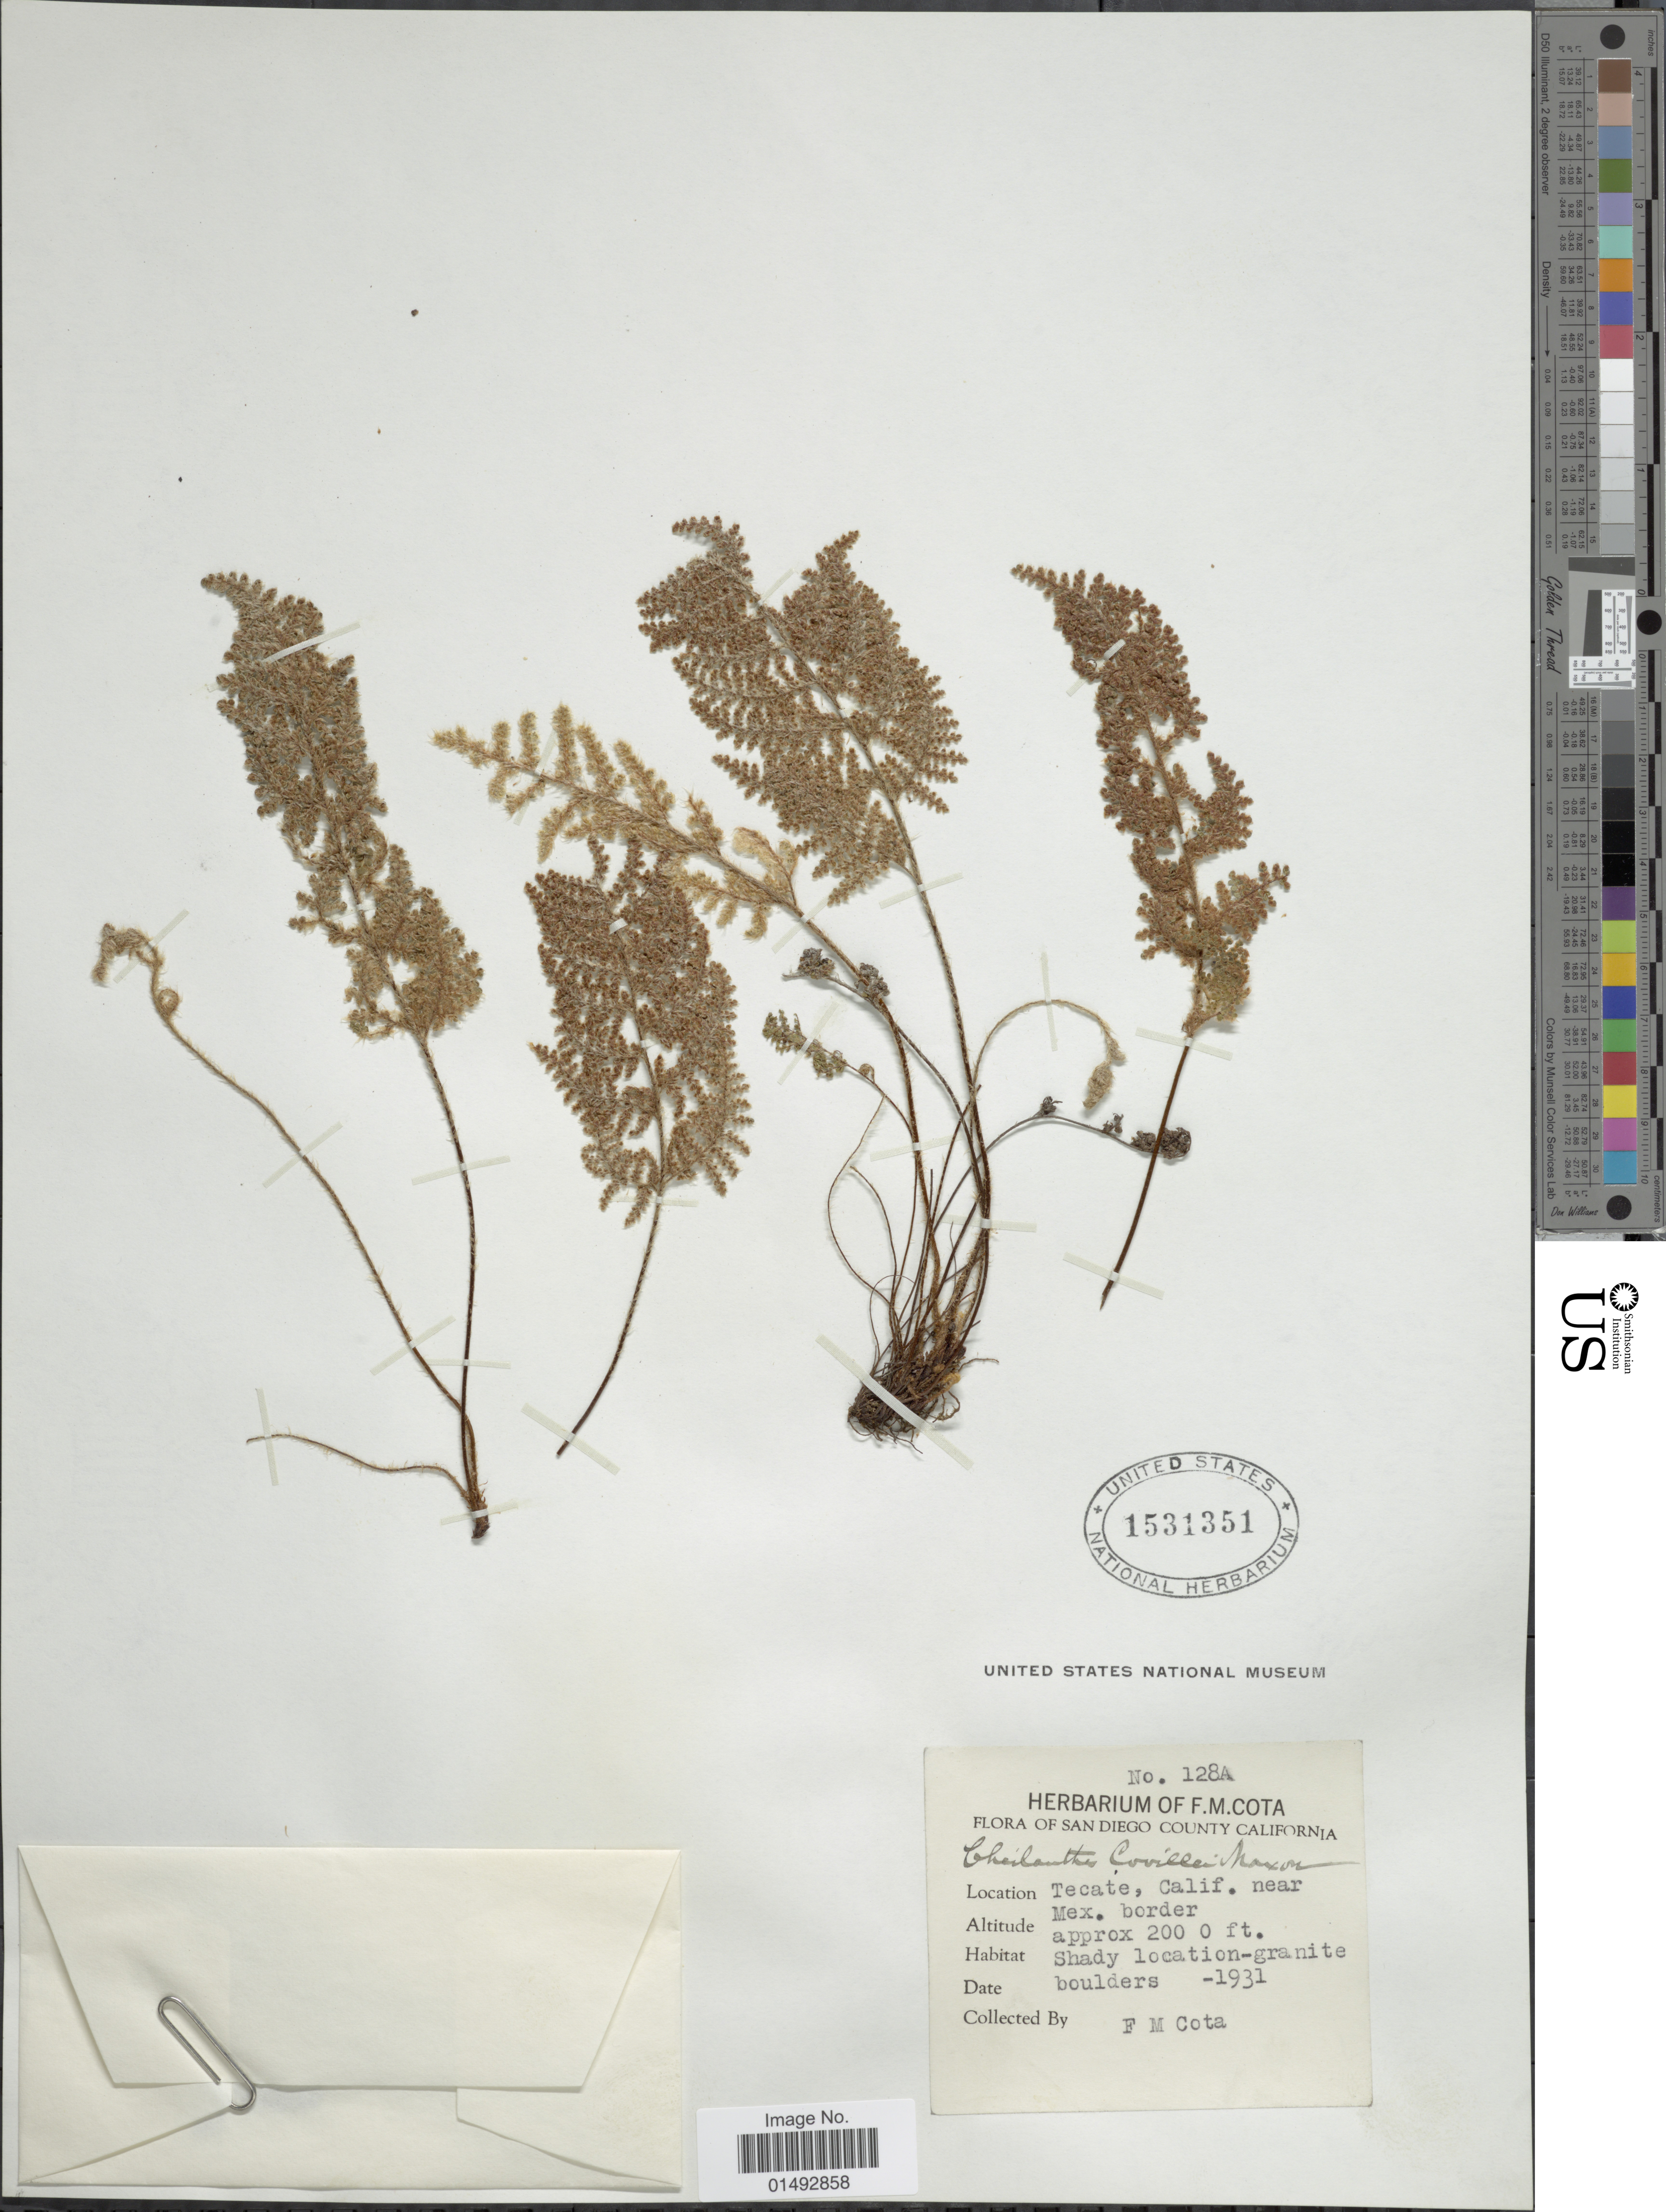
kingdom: Plantae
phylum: Tracheophyta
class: Polypodiopsida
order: Polypodiales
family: Pteridaceae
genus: Myriopteris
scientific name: Myriopteris covillei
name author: (Maxon) Á. Löve & D. Löve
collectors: F. Cota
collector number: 128A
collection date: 1931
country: United States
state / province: California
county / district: San Diego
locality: San Diego County, Tecata, Calif. naear Mex Border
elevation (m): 610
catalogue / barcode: US 1531351